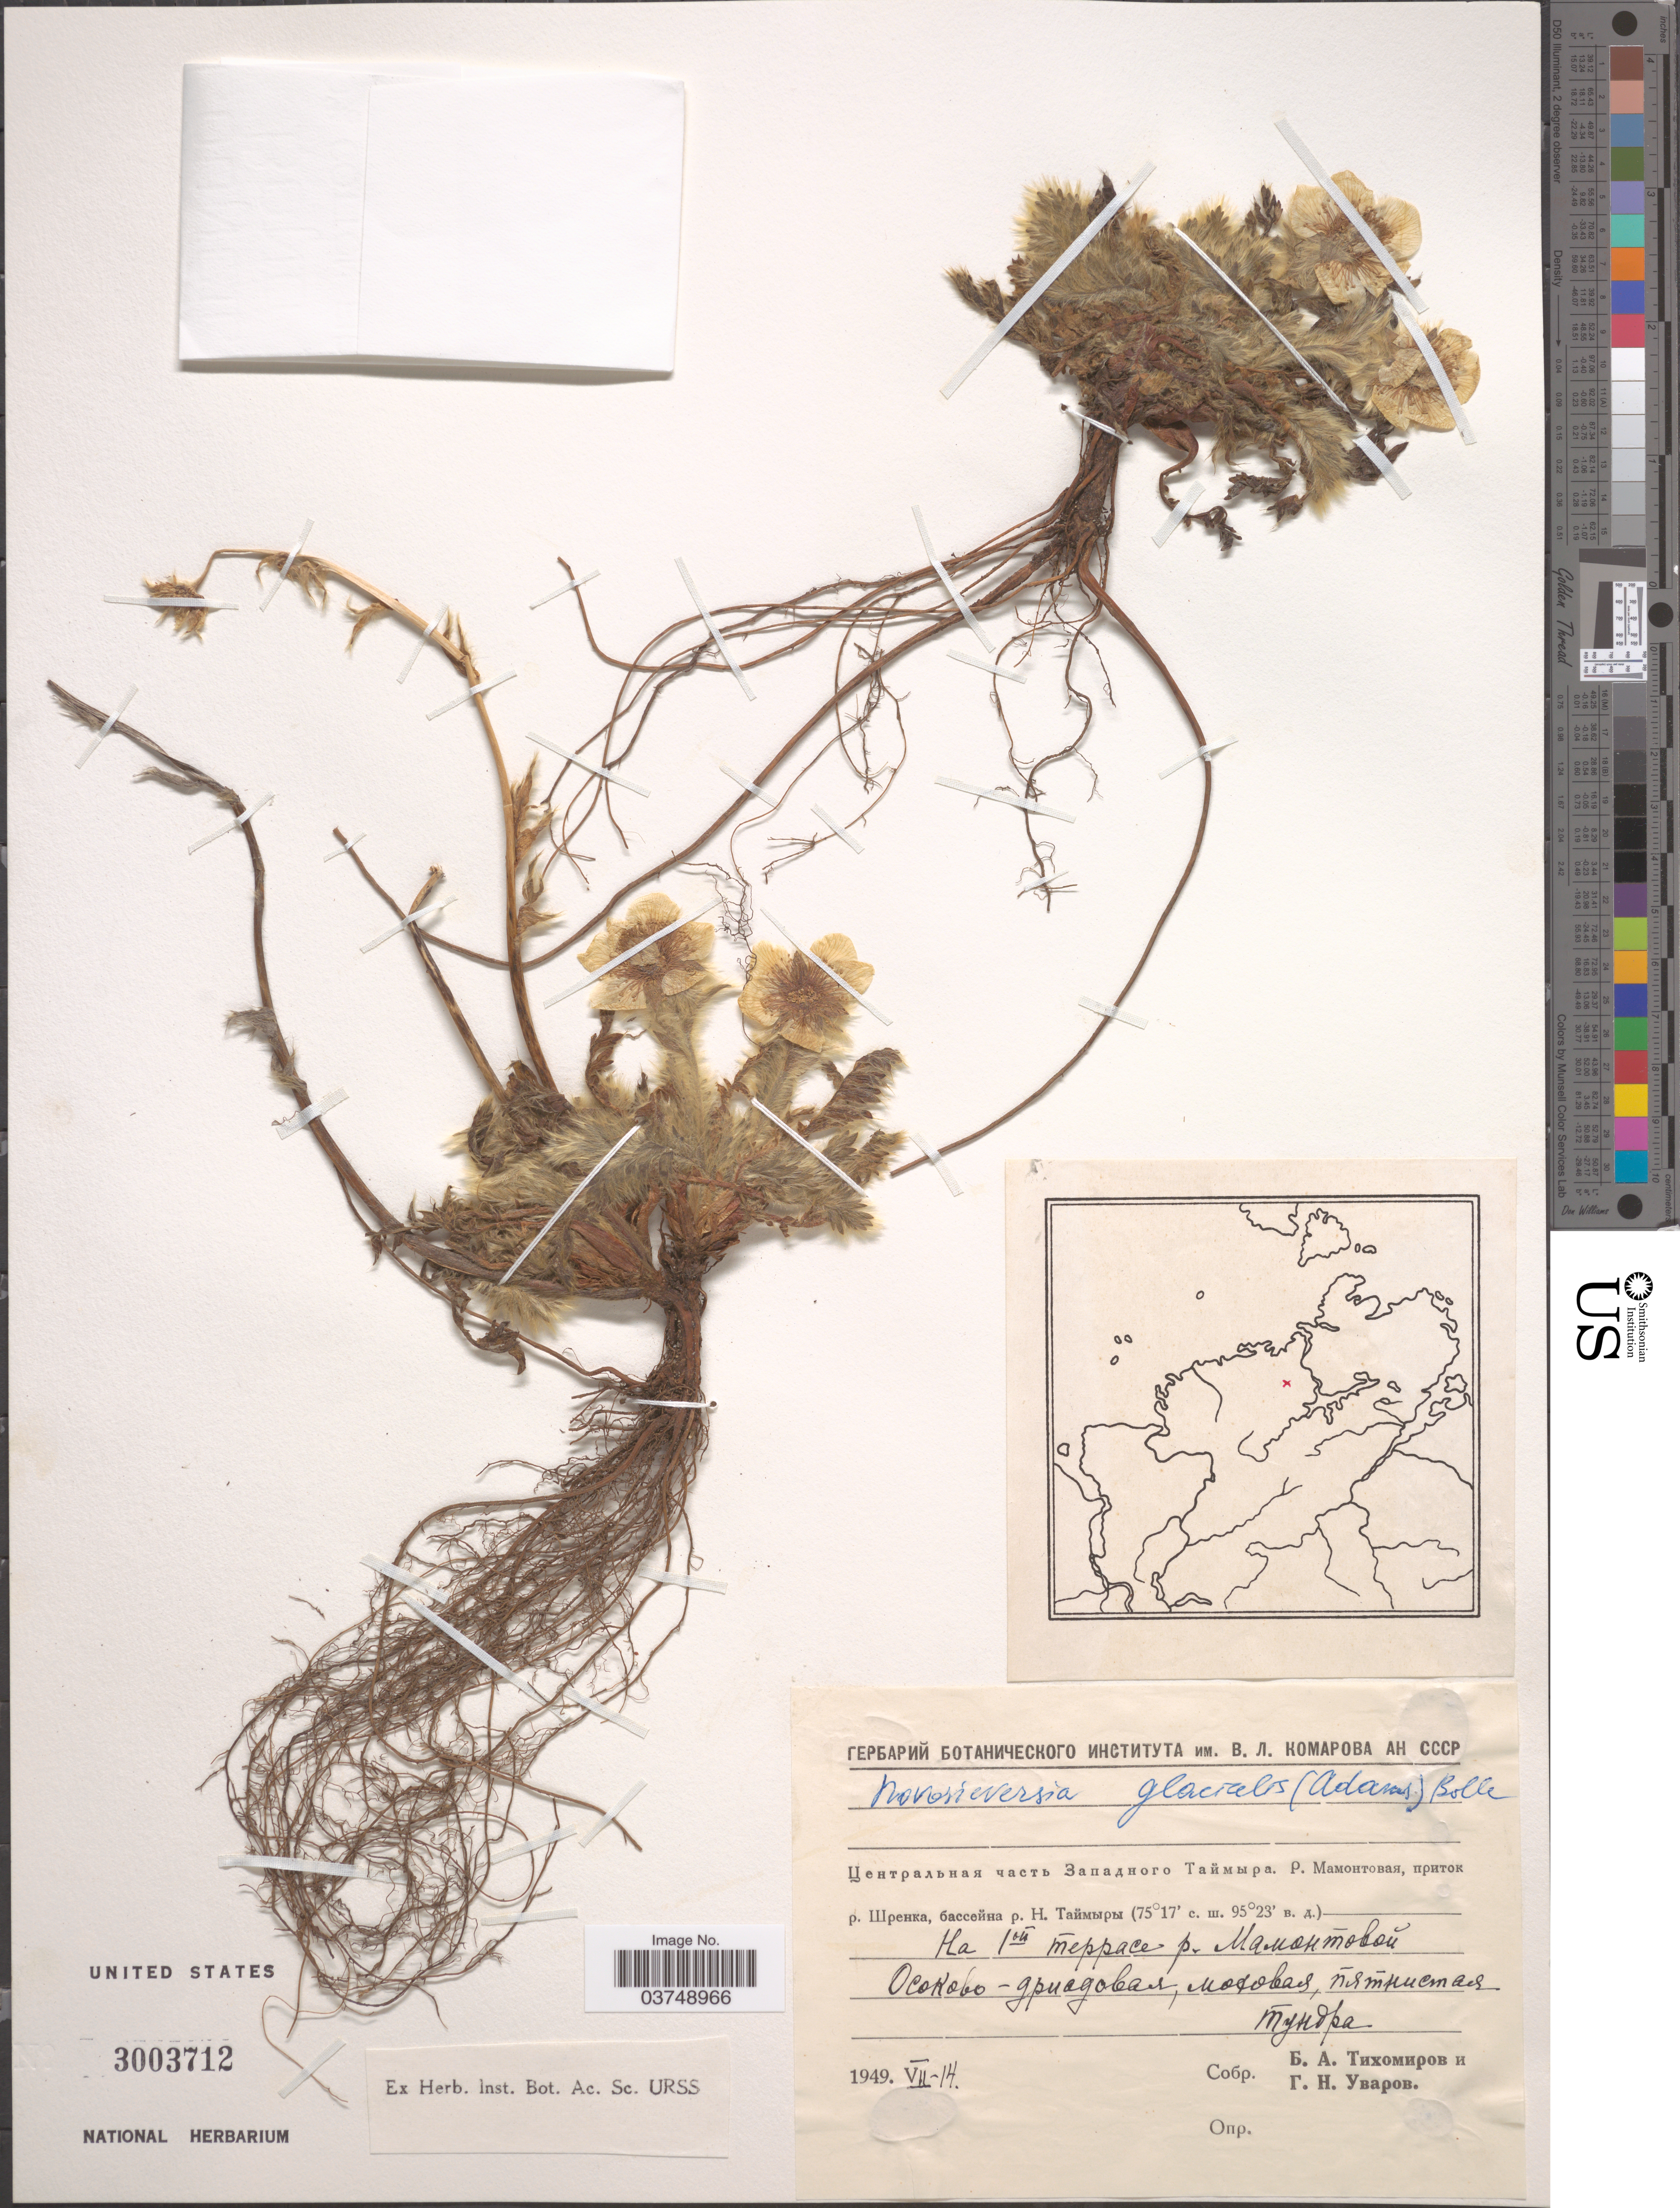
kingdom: Plantae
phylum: Tracheophyta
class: Magnoliopsida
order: Rosales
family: Rosaceae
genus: Geum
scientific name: Geum glaciale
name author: Adams ex Fisch.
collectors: X & X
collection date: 1949-07-14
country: Russian Federation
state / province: Krasnoyarsk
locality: Basin of river N. Taymyr, rivrt Mamontovaya, tributary of river Shrenka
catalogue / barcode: US 3003712